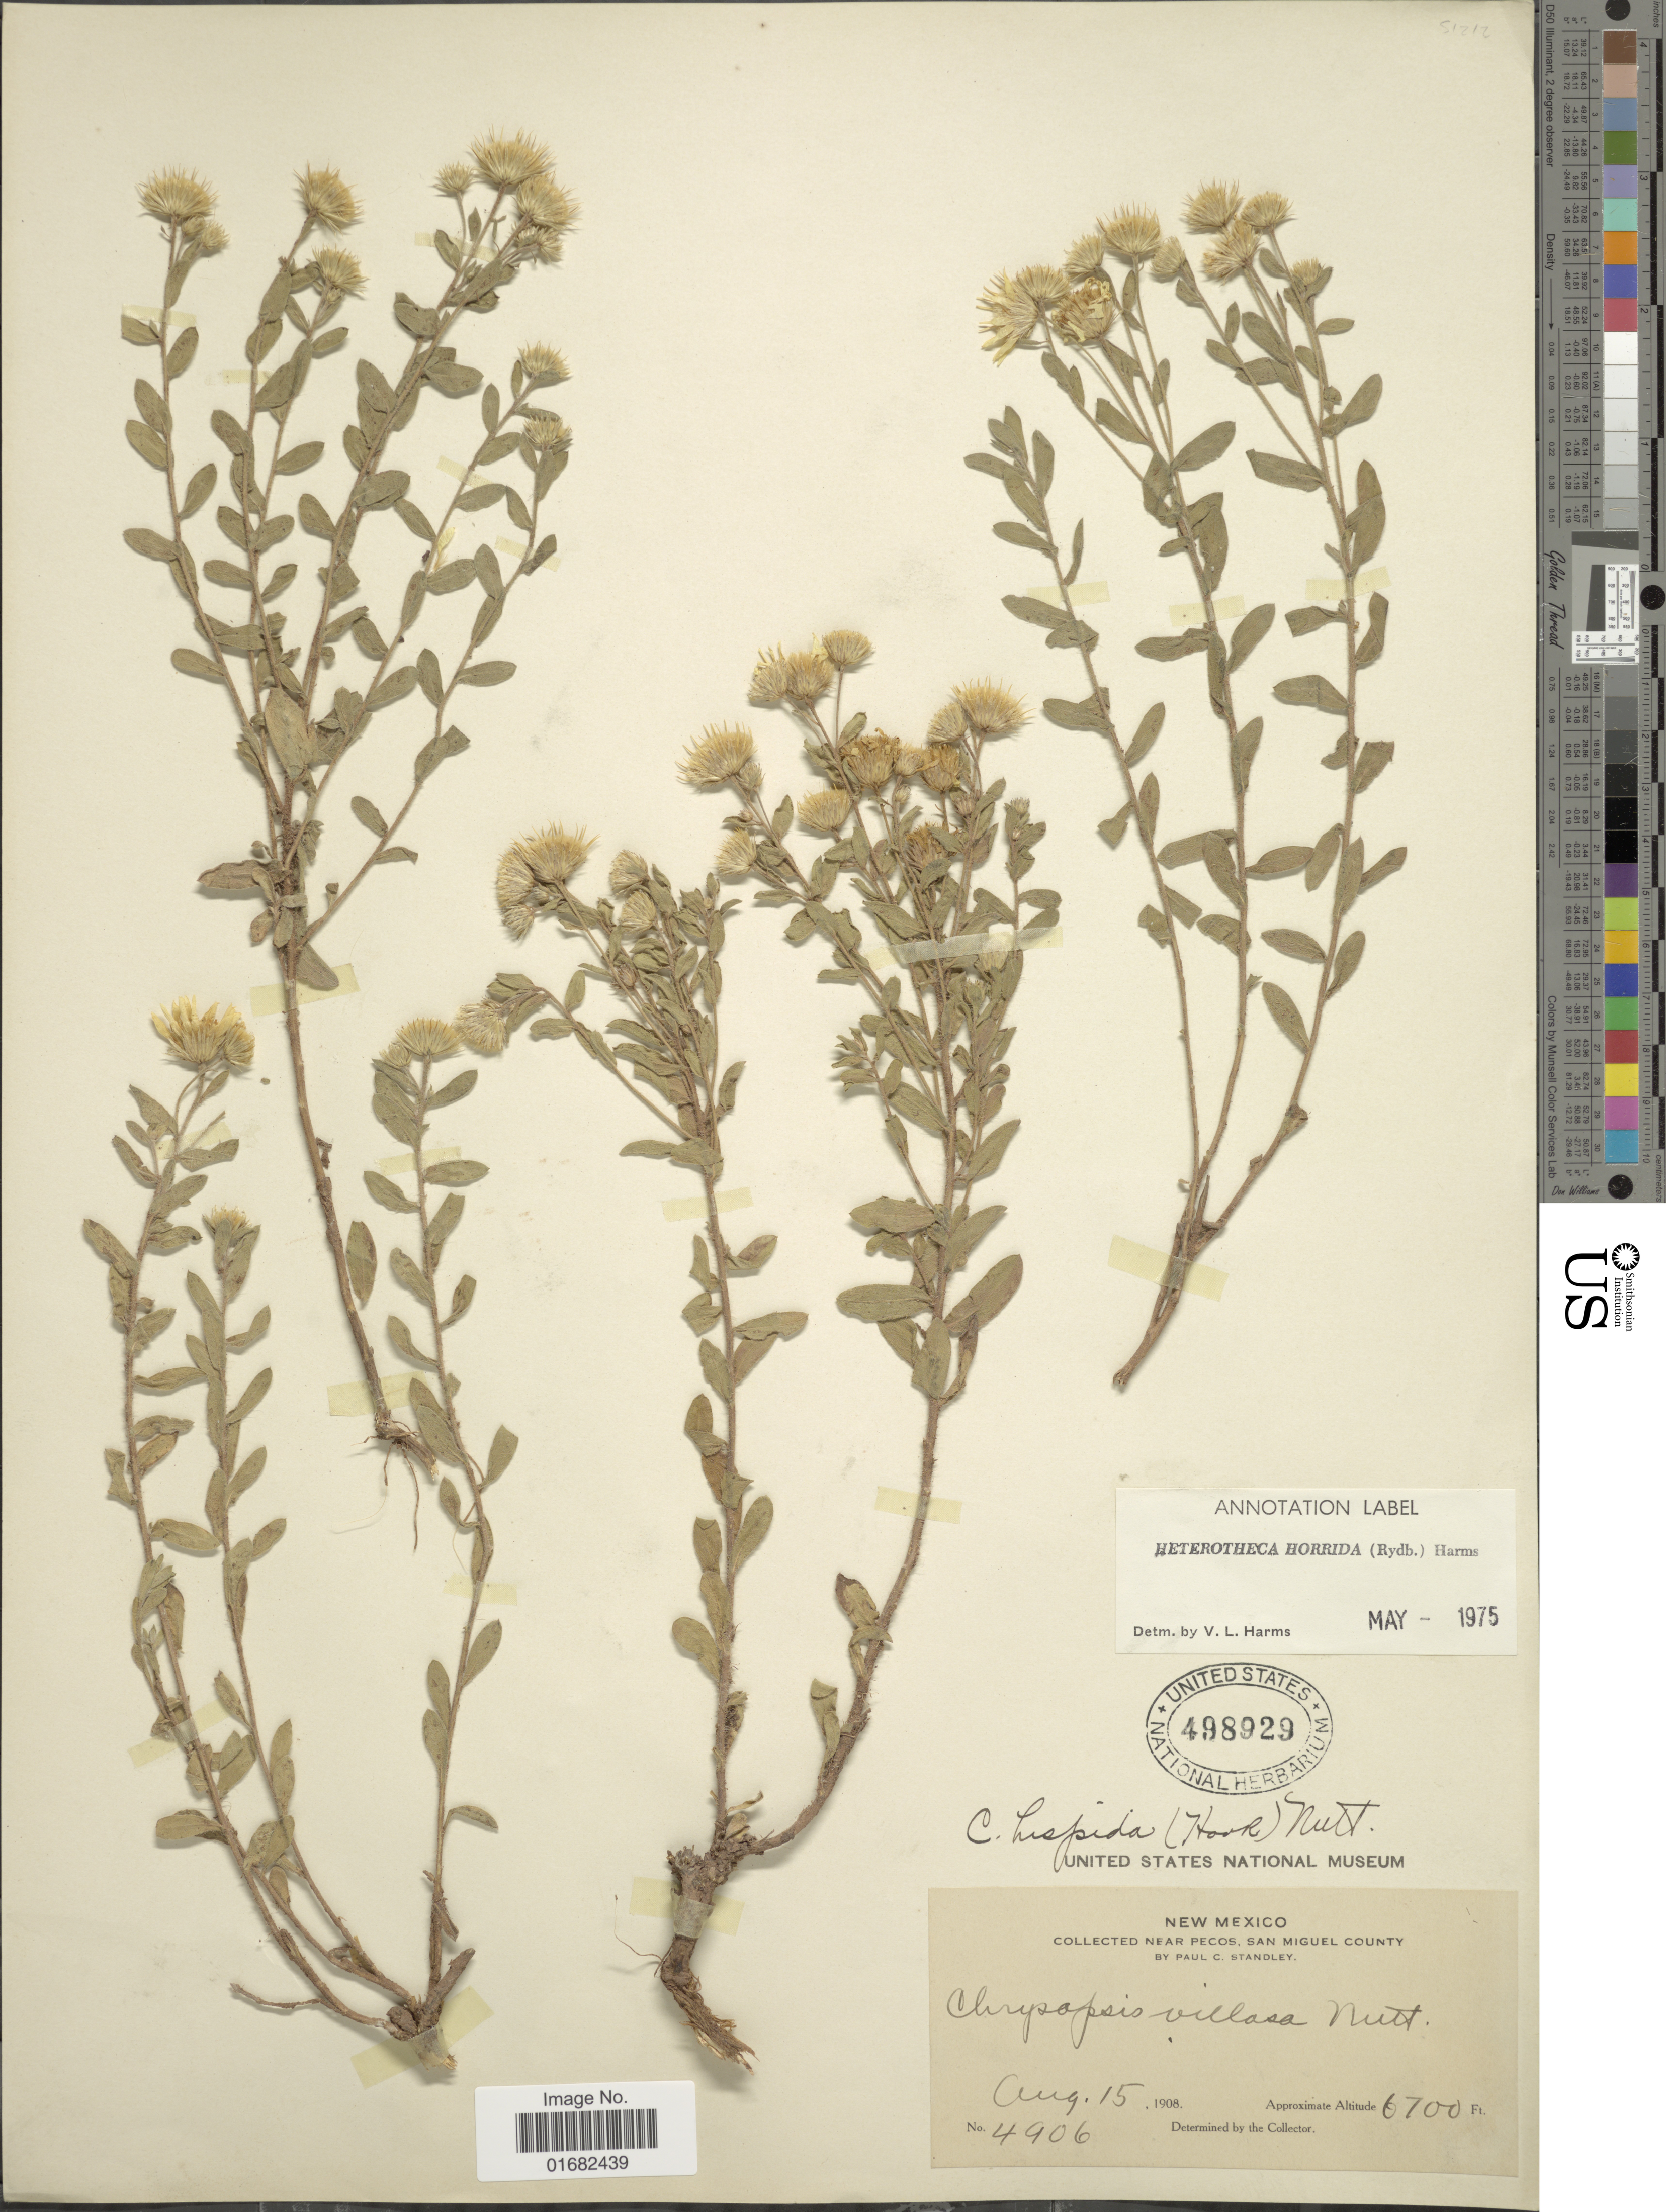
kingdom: Plantae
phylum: Tracheophyta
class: Magnoliopsida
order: Asterales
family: Asteraceae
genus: Heterotheca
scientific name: Heterotheca horrida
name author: (Rydb.) V.L. Harms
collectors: P. C. Standley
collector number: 4906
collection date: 1908-08-15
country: United States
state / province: New Mexico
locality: Near Pecos, San Miguel County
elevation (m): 2042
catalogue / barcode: US 498929